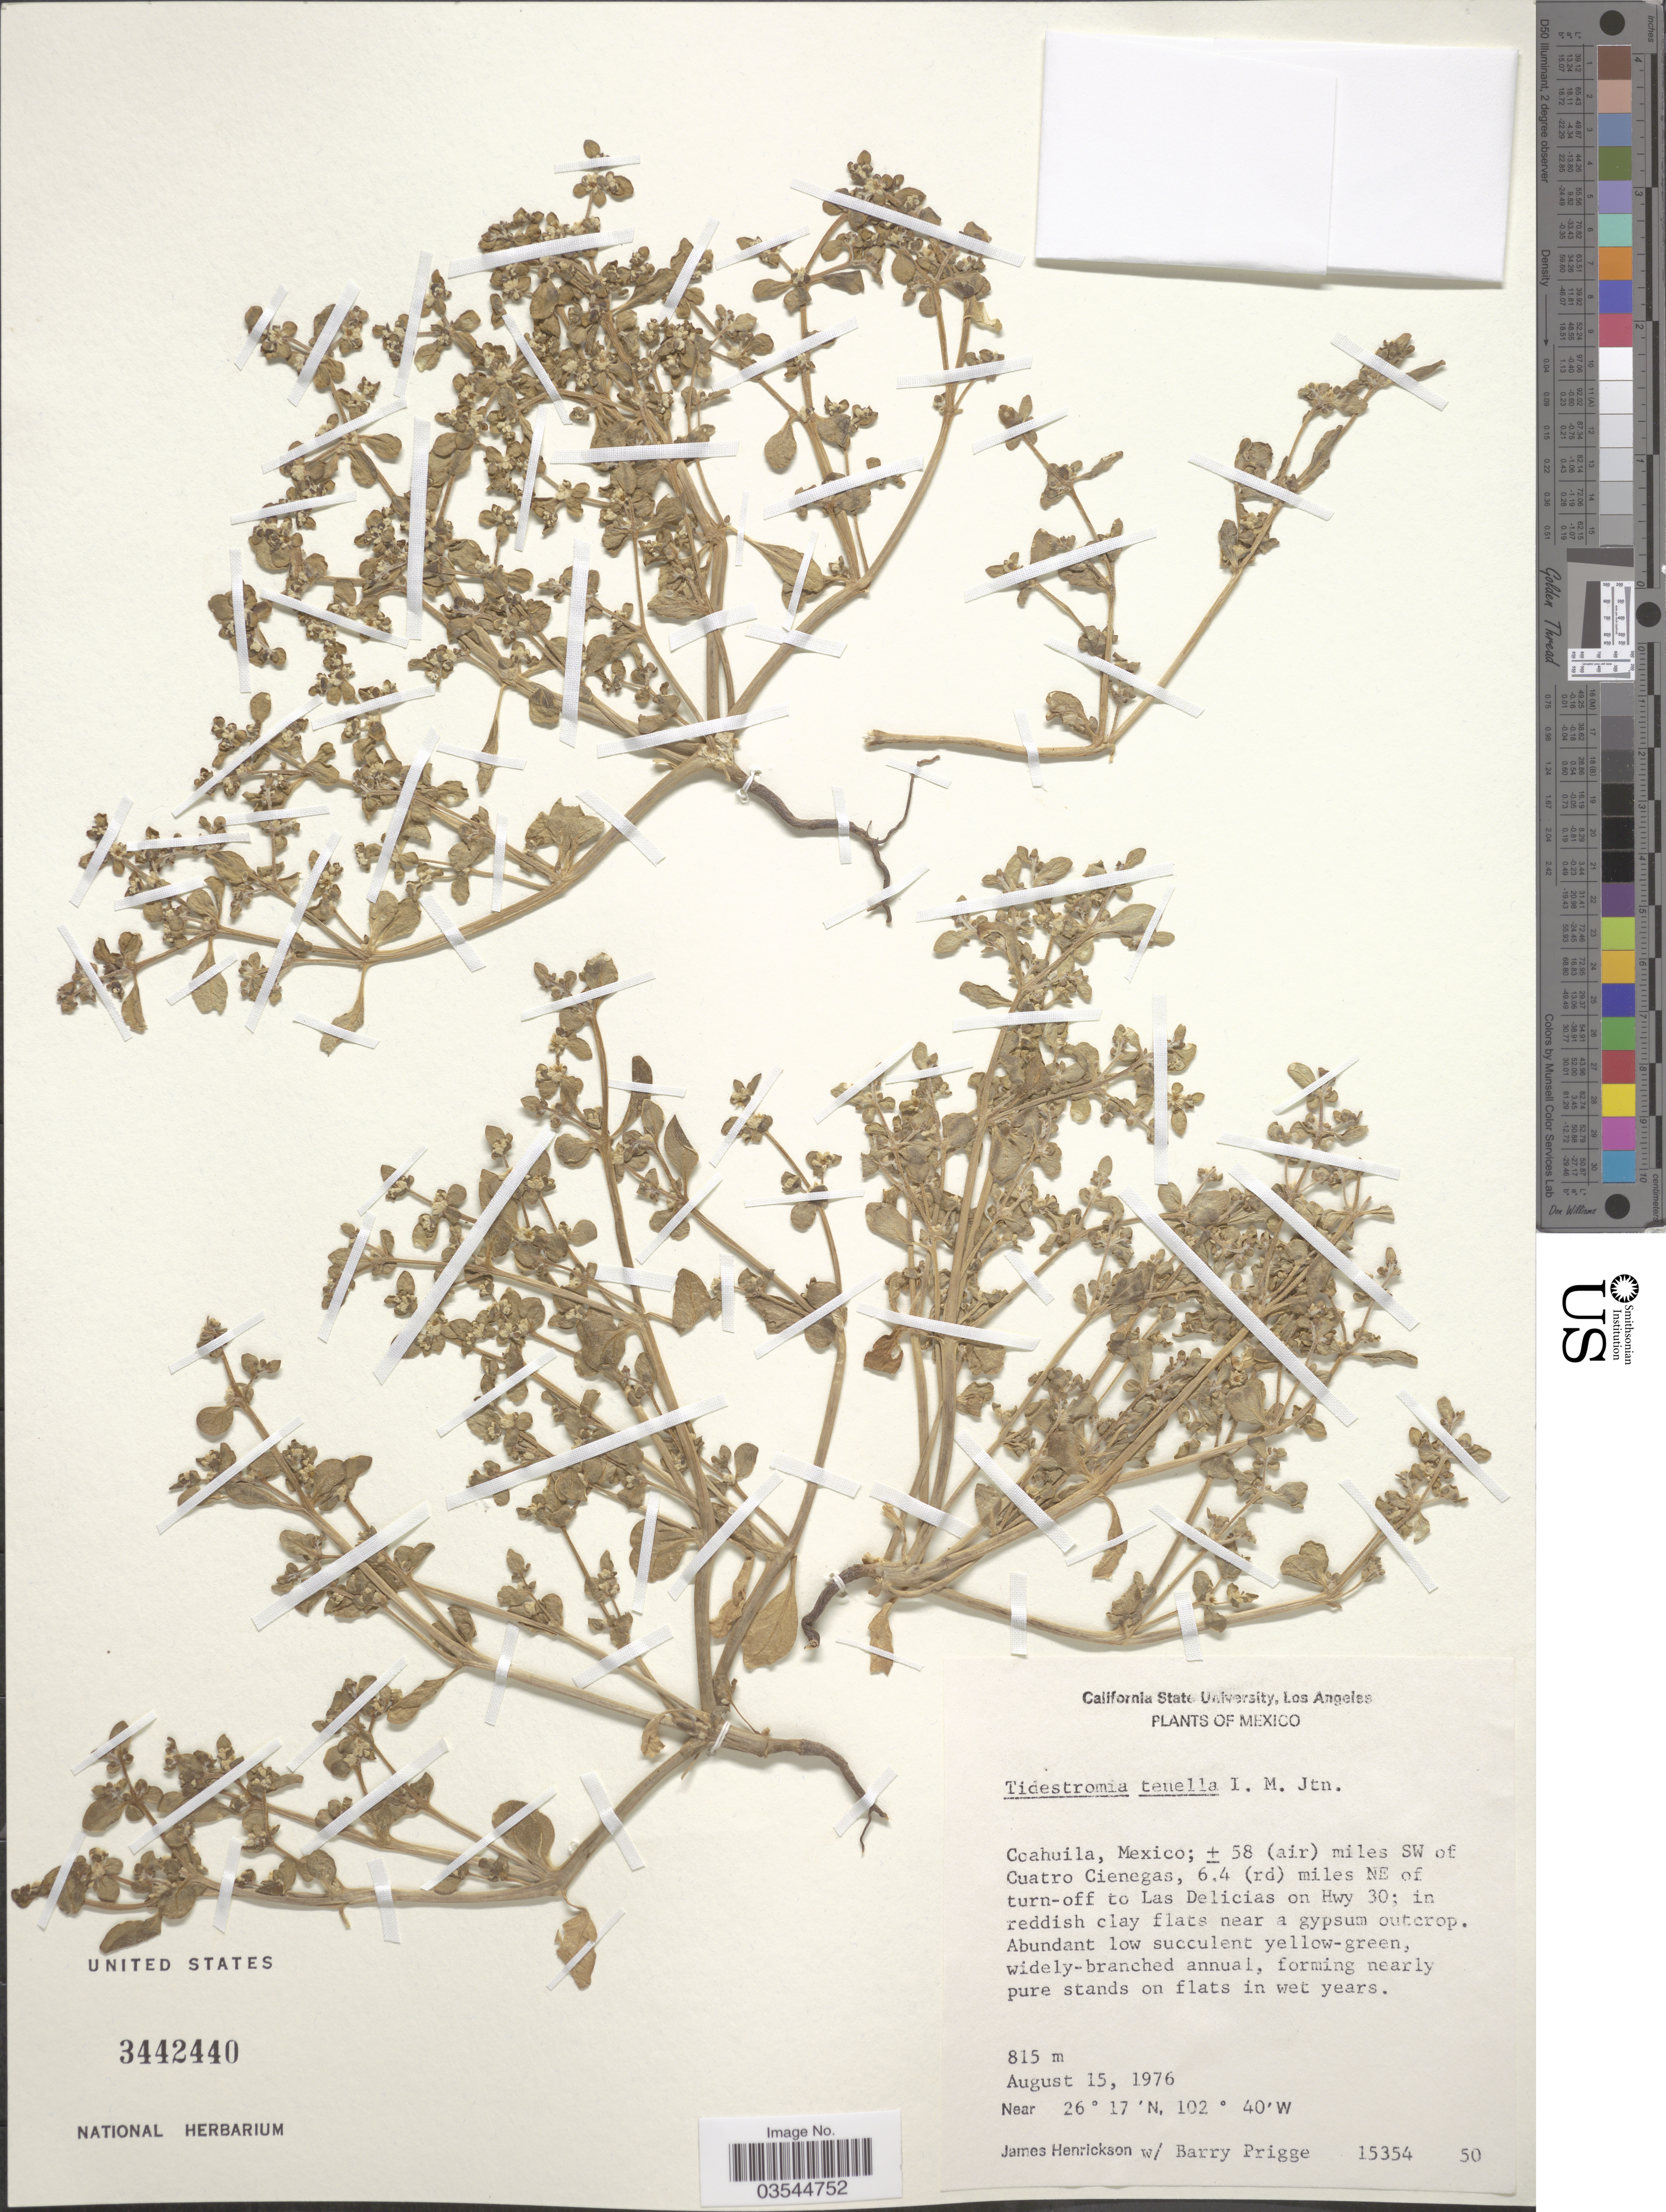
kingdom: Plantae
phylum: Tracheophyta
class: Magnoliopsida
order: Caryophyllales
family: Amaranthaceae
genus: Tidestromia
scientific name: Tidestromia tenella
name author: I.M. Johnst.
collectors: J. Henrickson & B. Prigge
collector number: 15354/50?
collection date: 1976-08-15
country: Mexico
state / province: Coahuila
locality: ± 58 (air) miles SW of Cuatro Cienegas, 6.4 (rd) miles NE of turn-off to Las Delicias on Hwy 30.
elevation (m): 815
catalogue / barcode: US 3442440